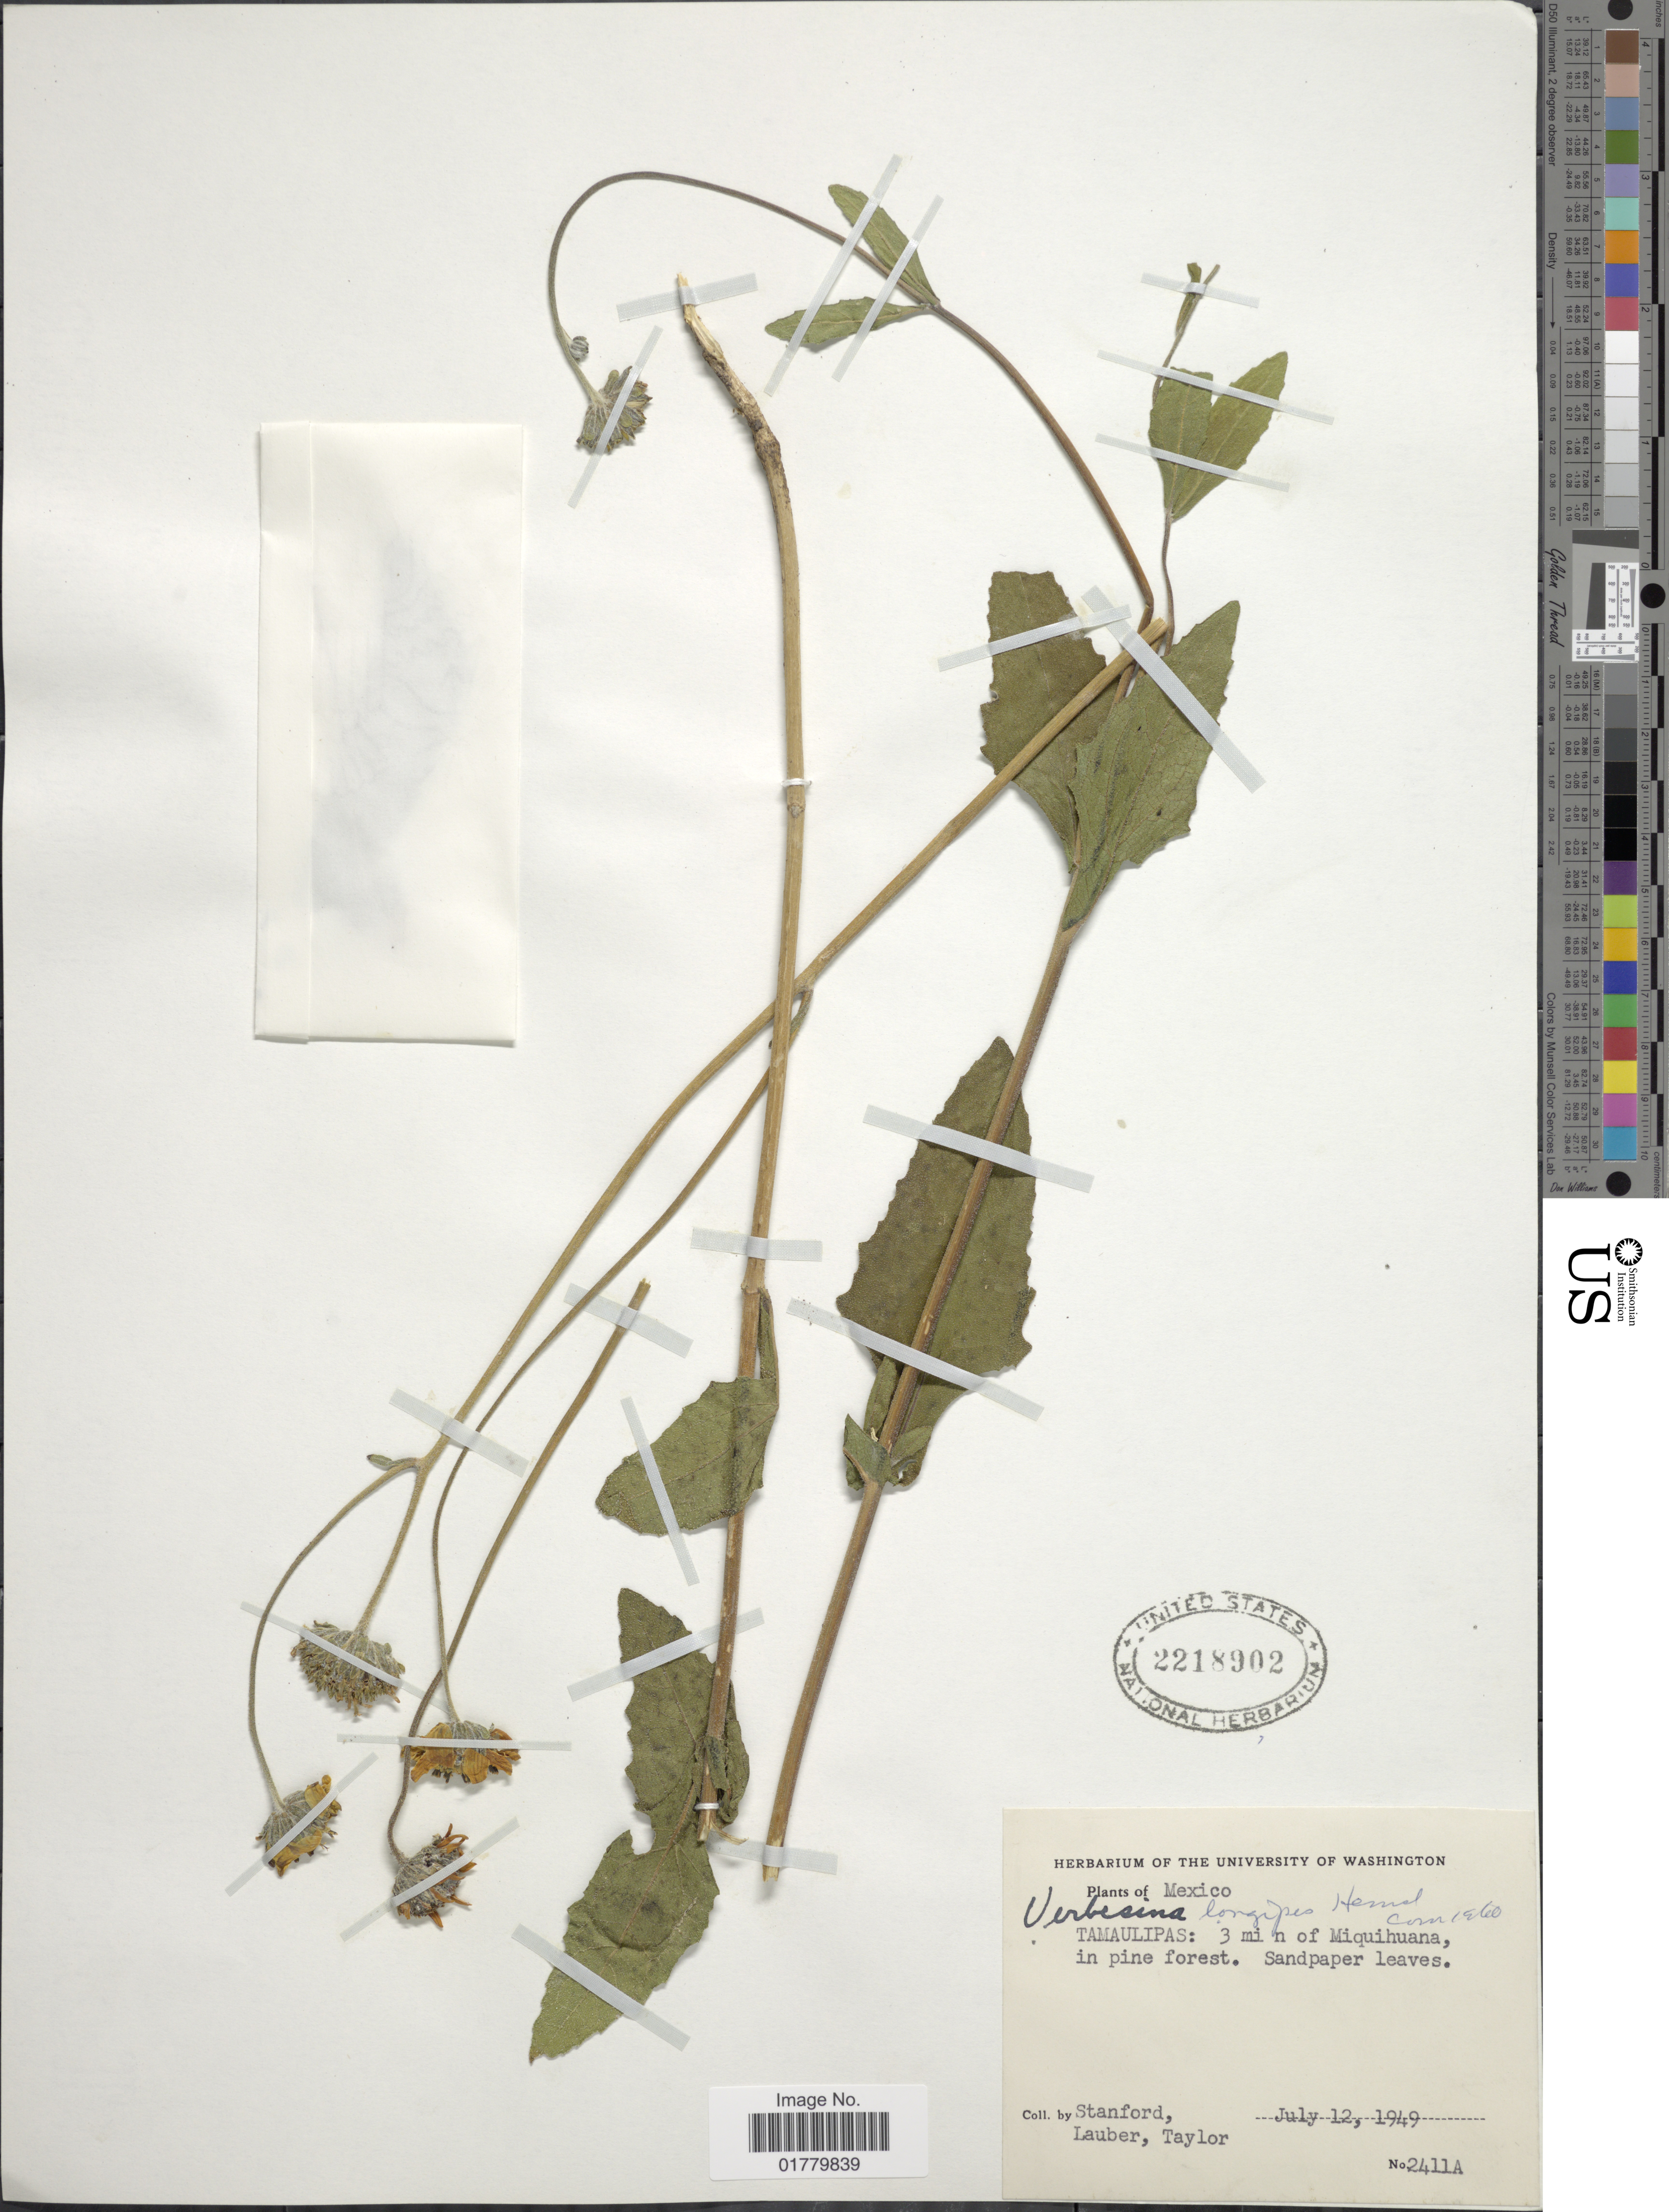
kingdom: Plantae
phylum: Tracheophyta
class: Magnoliopsida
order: Asterales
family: Asteraceae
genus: Verbesina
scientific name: Verbesina longipes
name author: Hemsl.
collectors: -. Stanford, Lauber, -- & -- Taylor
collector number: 2411A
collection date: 1949-07-12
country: Mexico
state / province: Tamaulipas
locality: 3 mi n of Miquihuana, in pine forest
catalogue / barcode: US 2218902